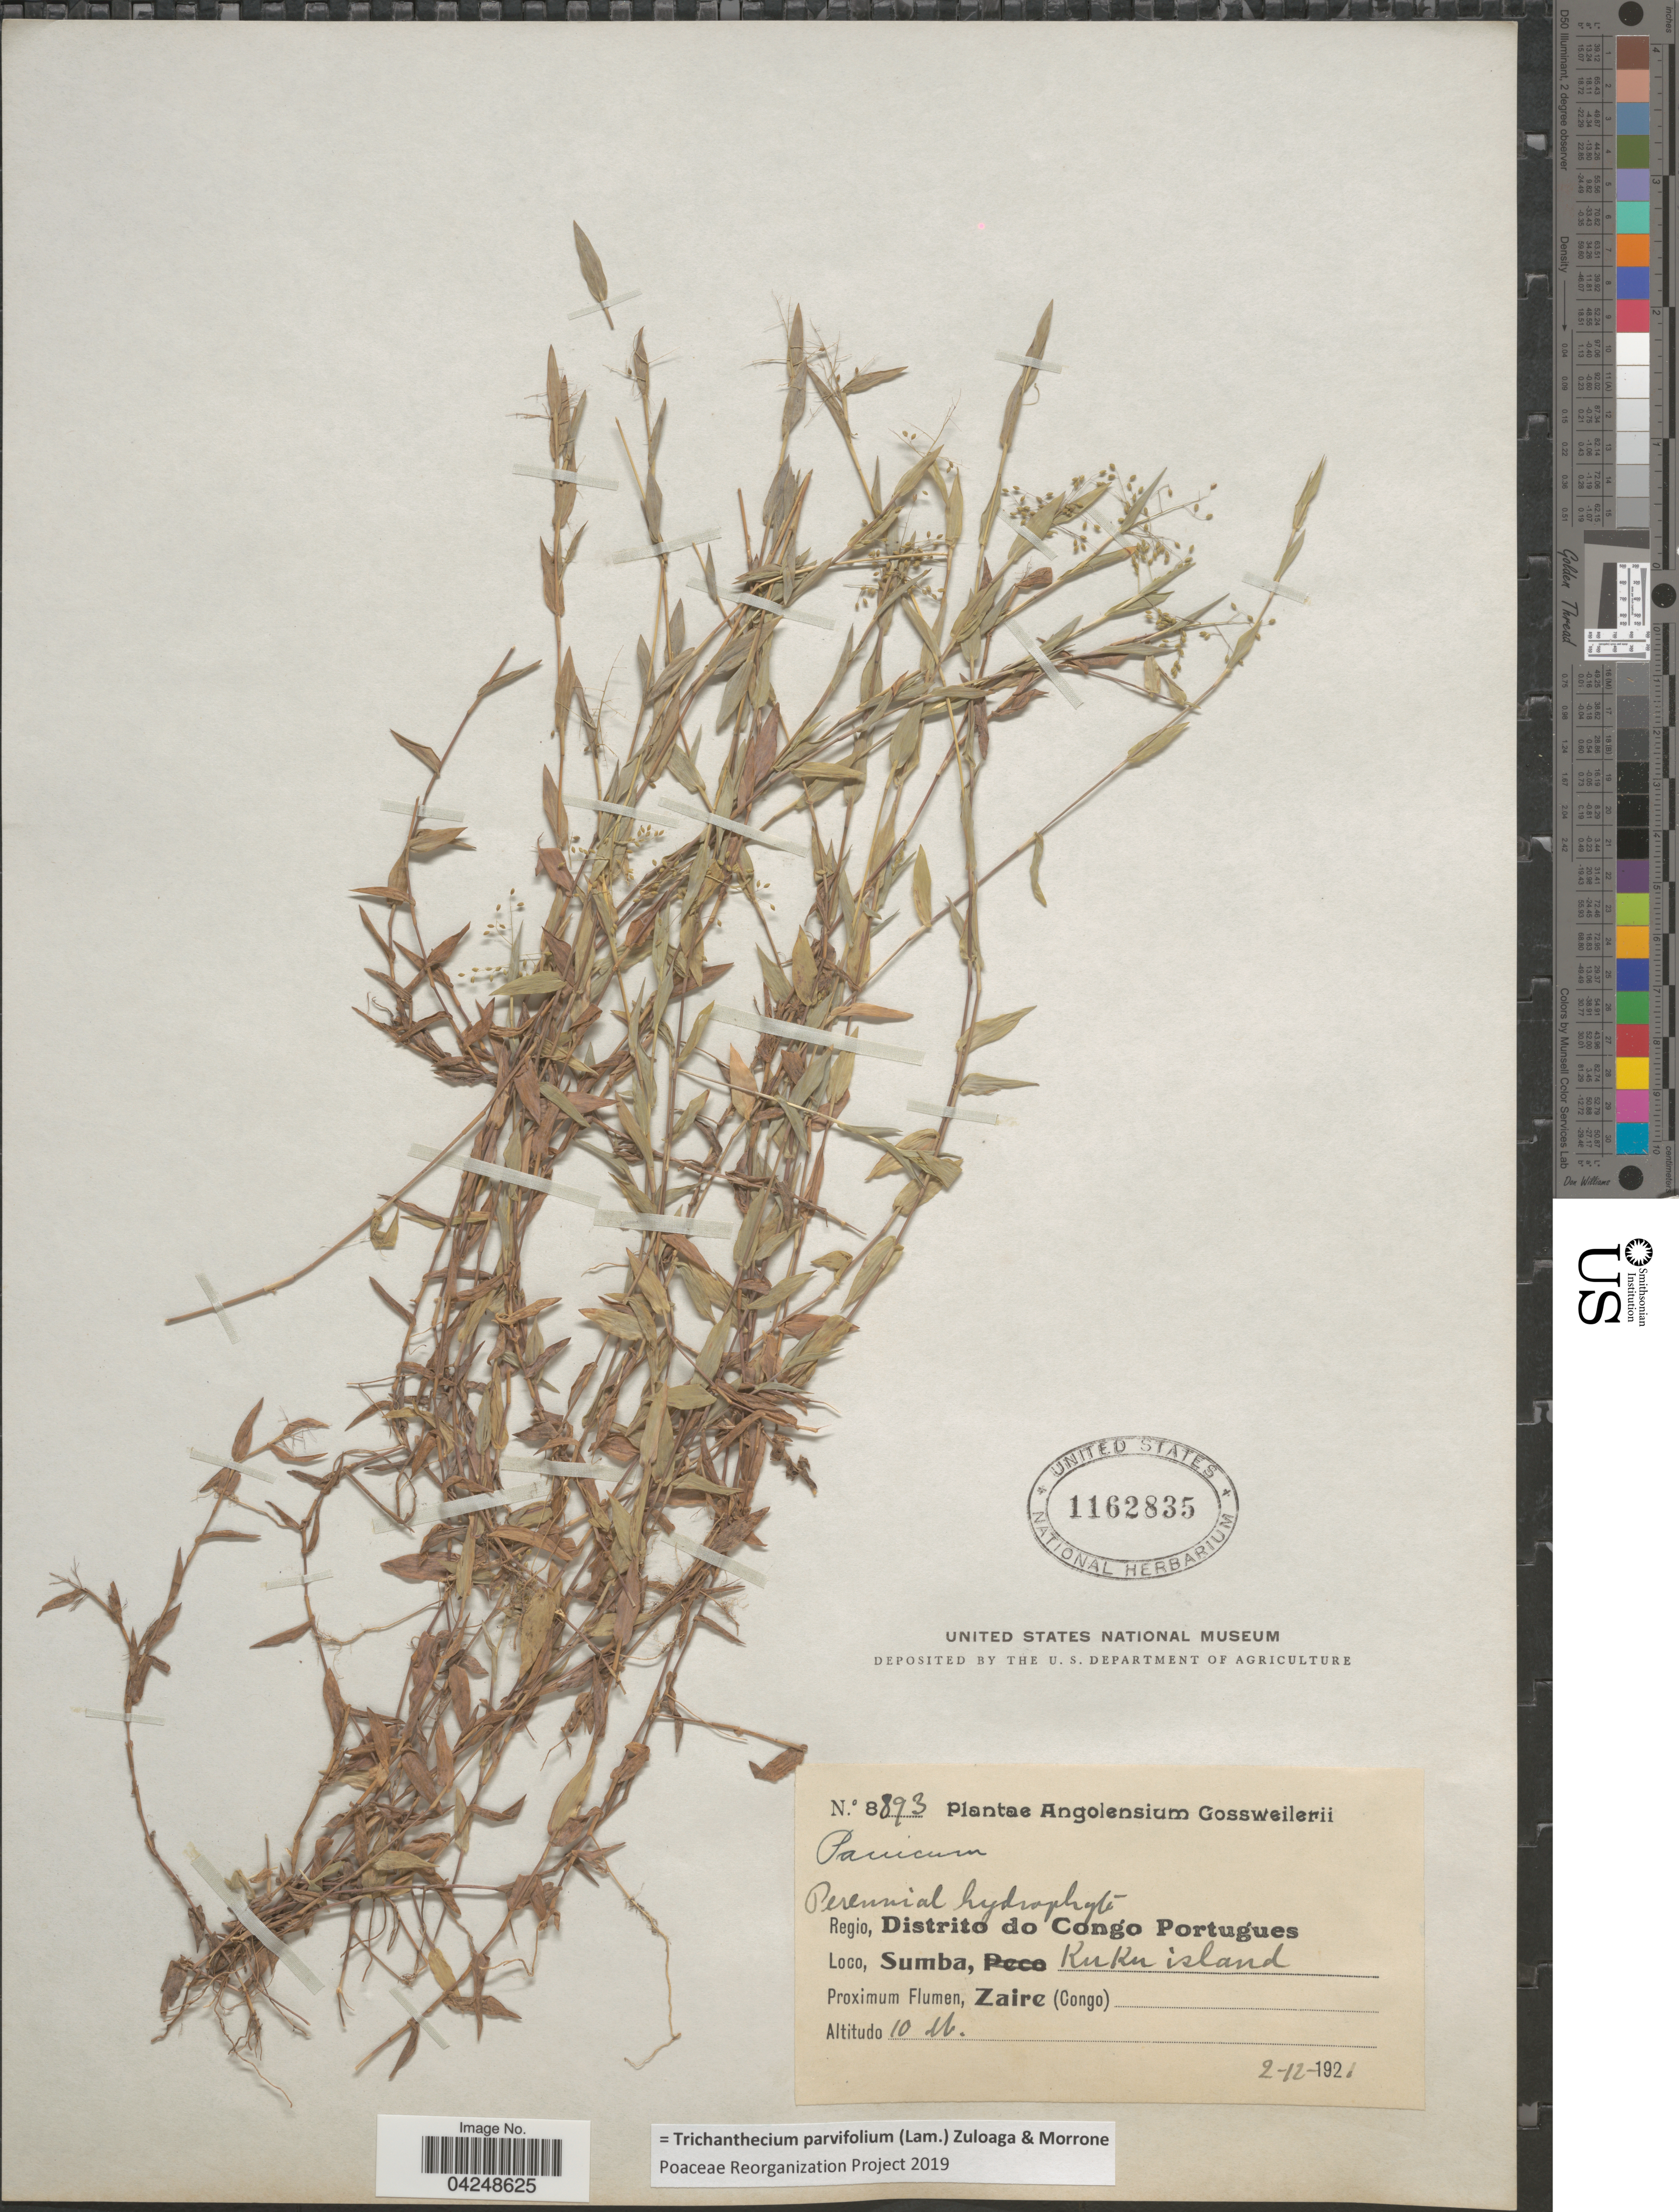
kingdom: Plantae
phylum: Tracheophyta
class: Liliopsida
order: Poales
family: Poaceae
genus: Trichanthecium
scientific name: Trichanthecium parvifolium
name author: (Lam.) Zuloaga & Morrone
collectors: -. Gossweiler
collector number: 8893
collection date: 1921-12-02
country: Angola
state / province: Zaire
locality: Regio, Distrito do Congo Portugues. Sumba, Kuku island. Proximum Flumen, Zaire (Congo).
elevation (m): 10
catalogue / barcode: US 1162835